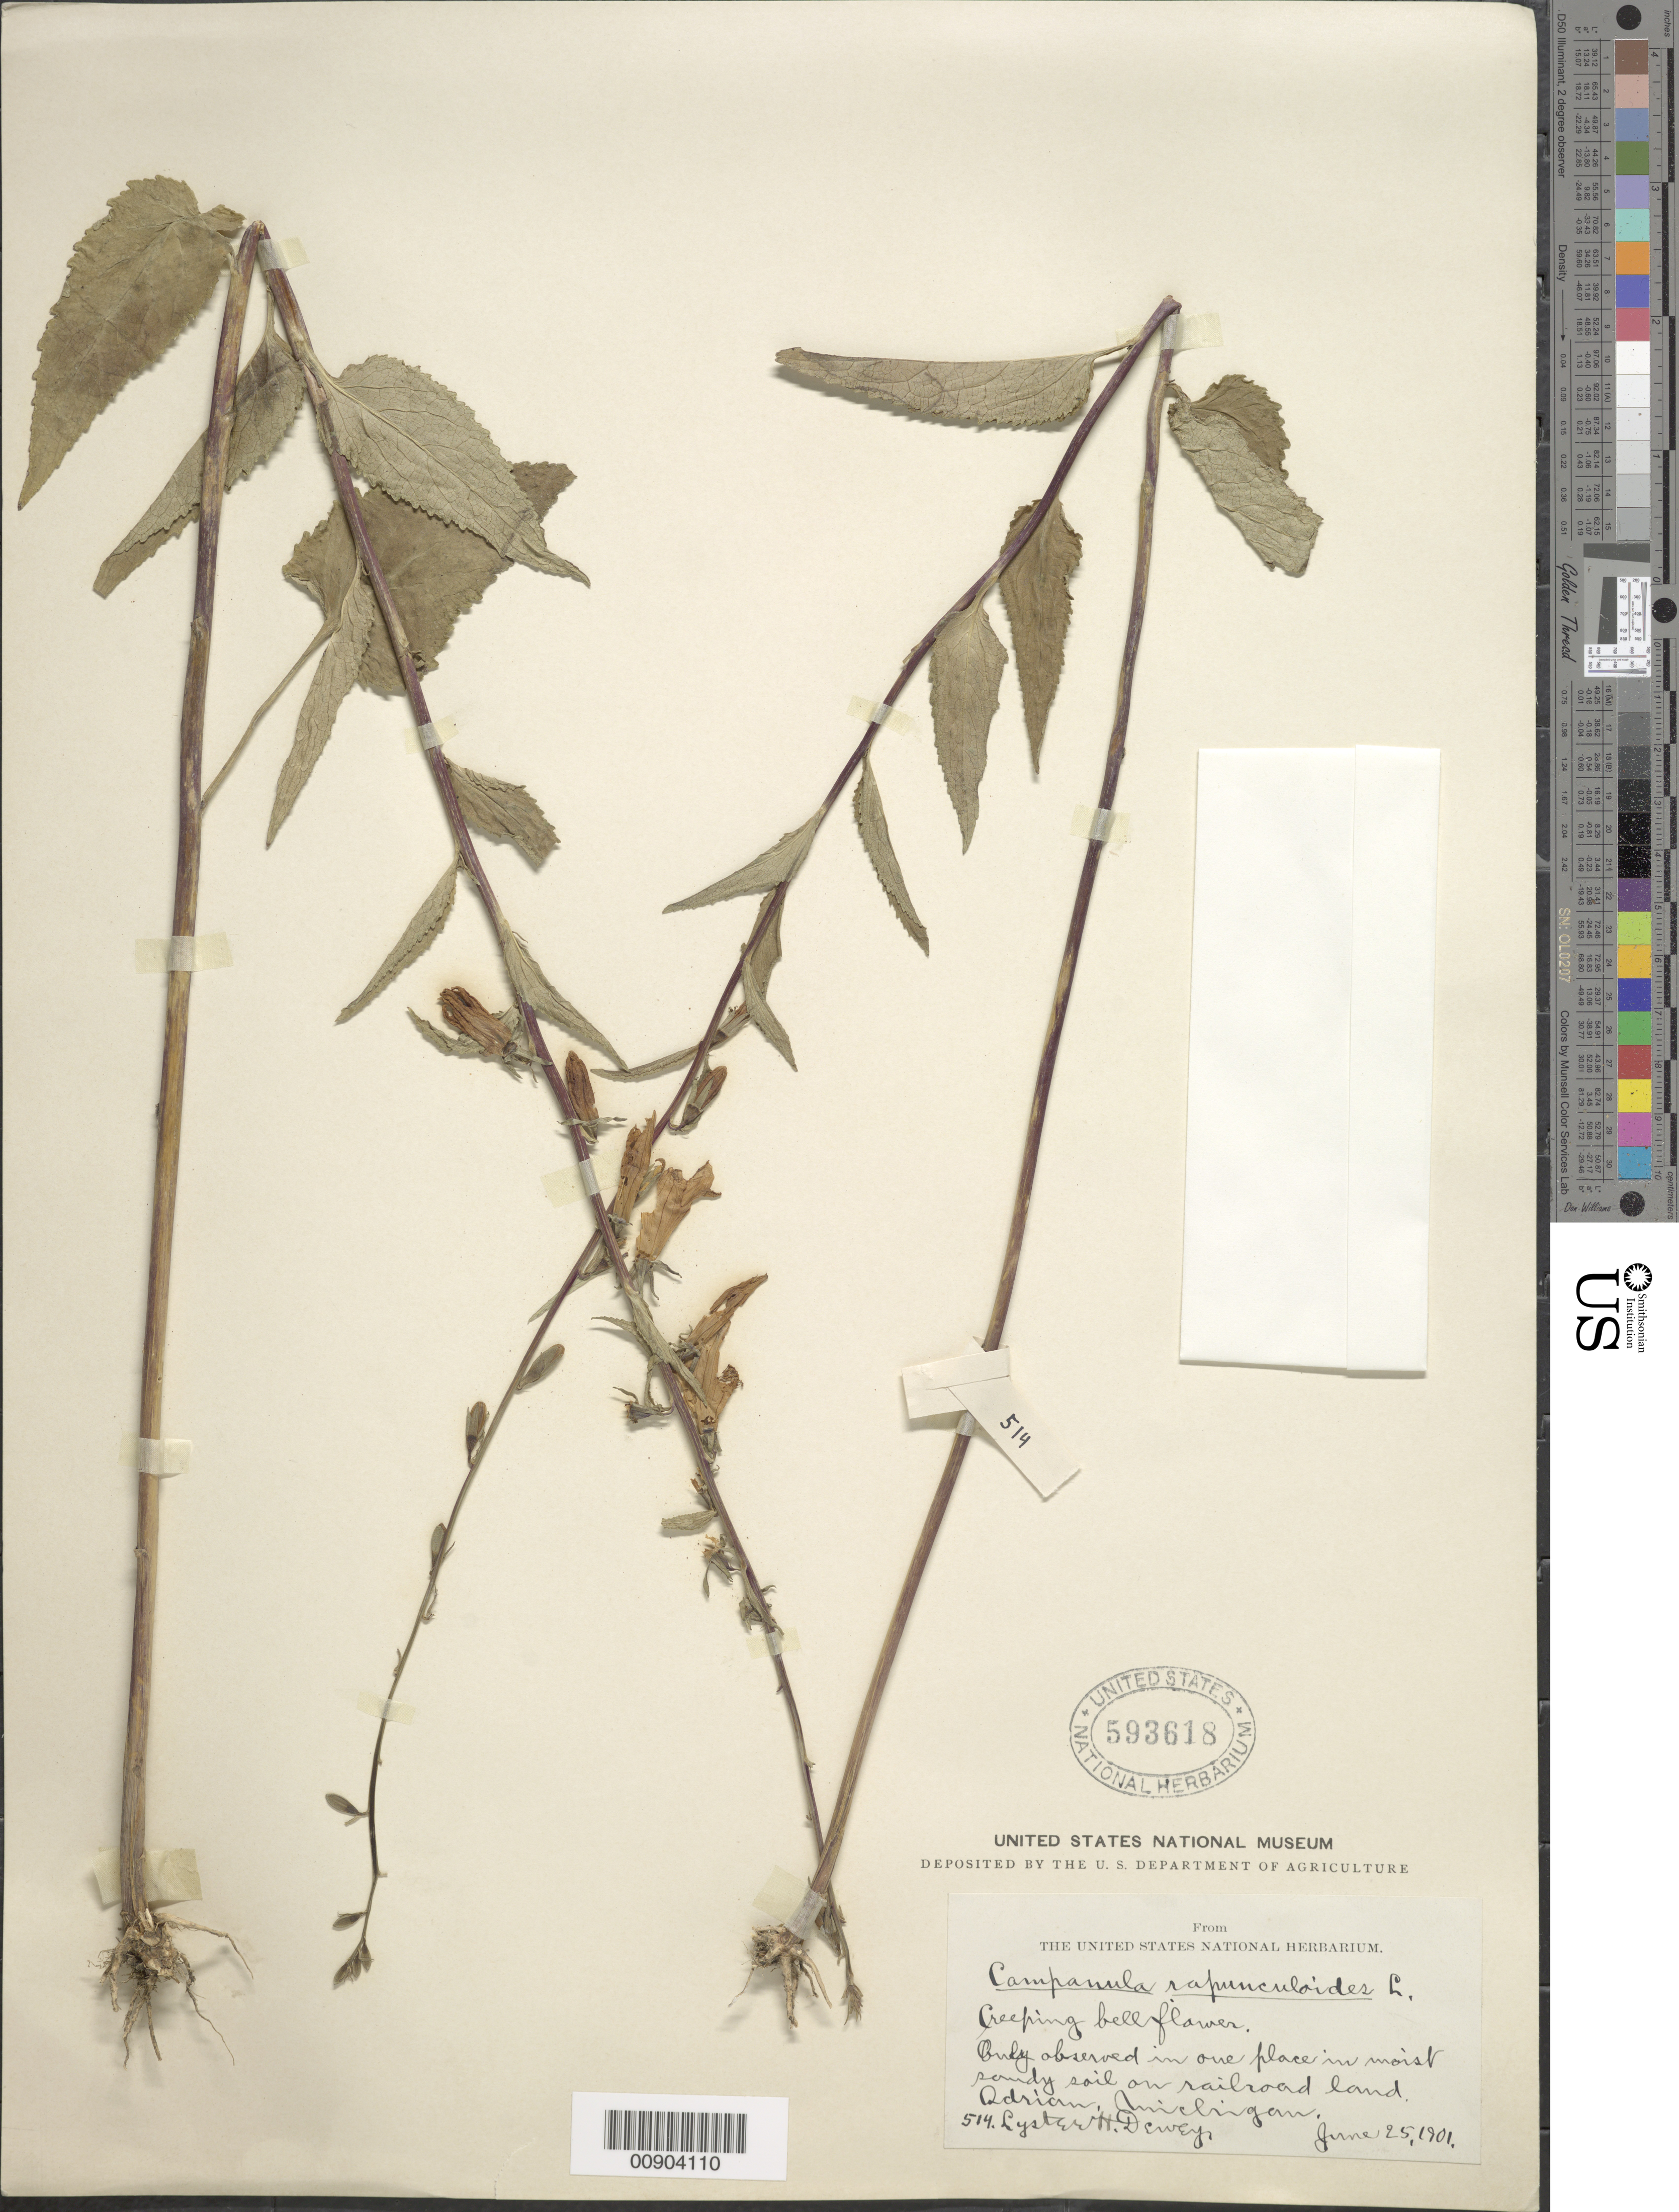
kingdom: Plantae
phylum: Tracheophyta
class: Magnoliopsida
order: Asterales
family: Campanulaceae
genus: Campanula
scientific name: Campanula rapunculoides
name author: L.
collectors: L. H. Dewey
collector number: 514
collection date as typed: June 25, 1901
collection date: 1901-06-25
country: United States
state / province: Michigan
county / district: Lenawee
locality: Adrian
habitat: only observed in one place in moist sandy soil on railroad land.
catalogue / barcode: US 593618